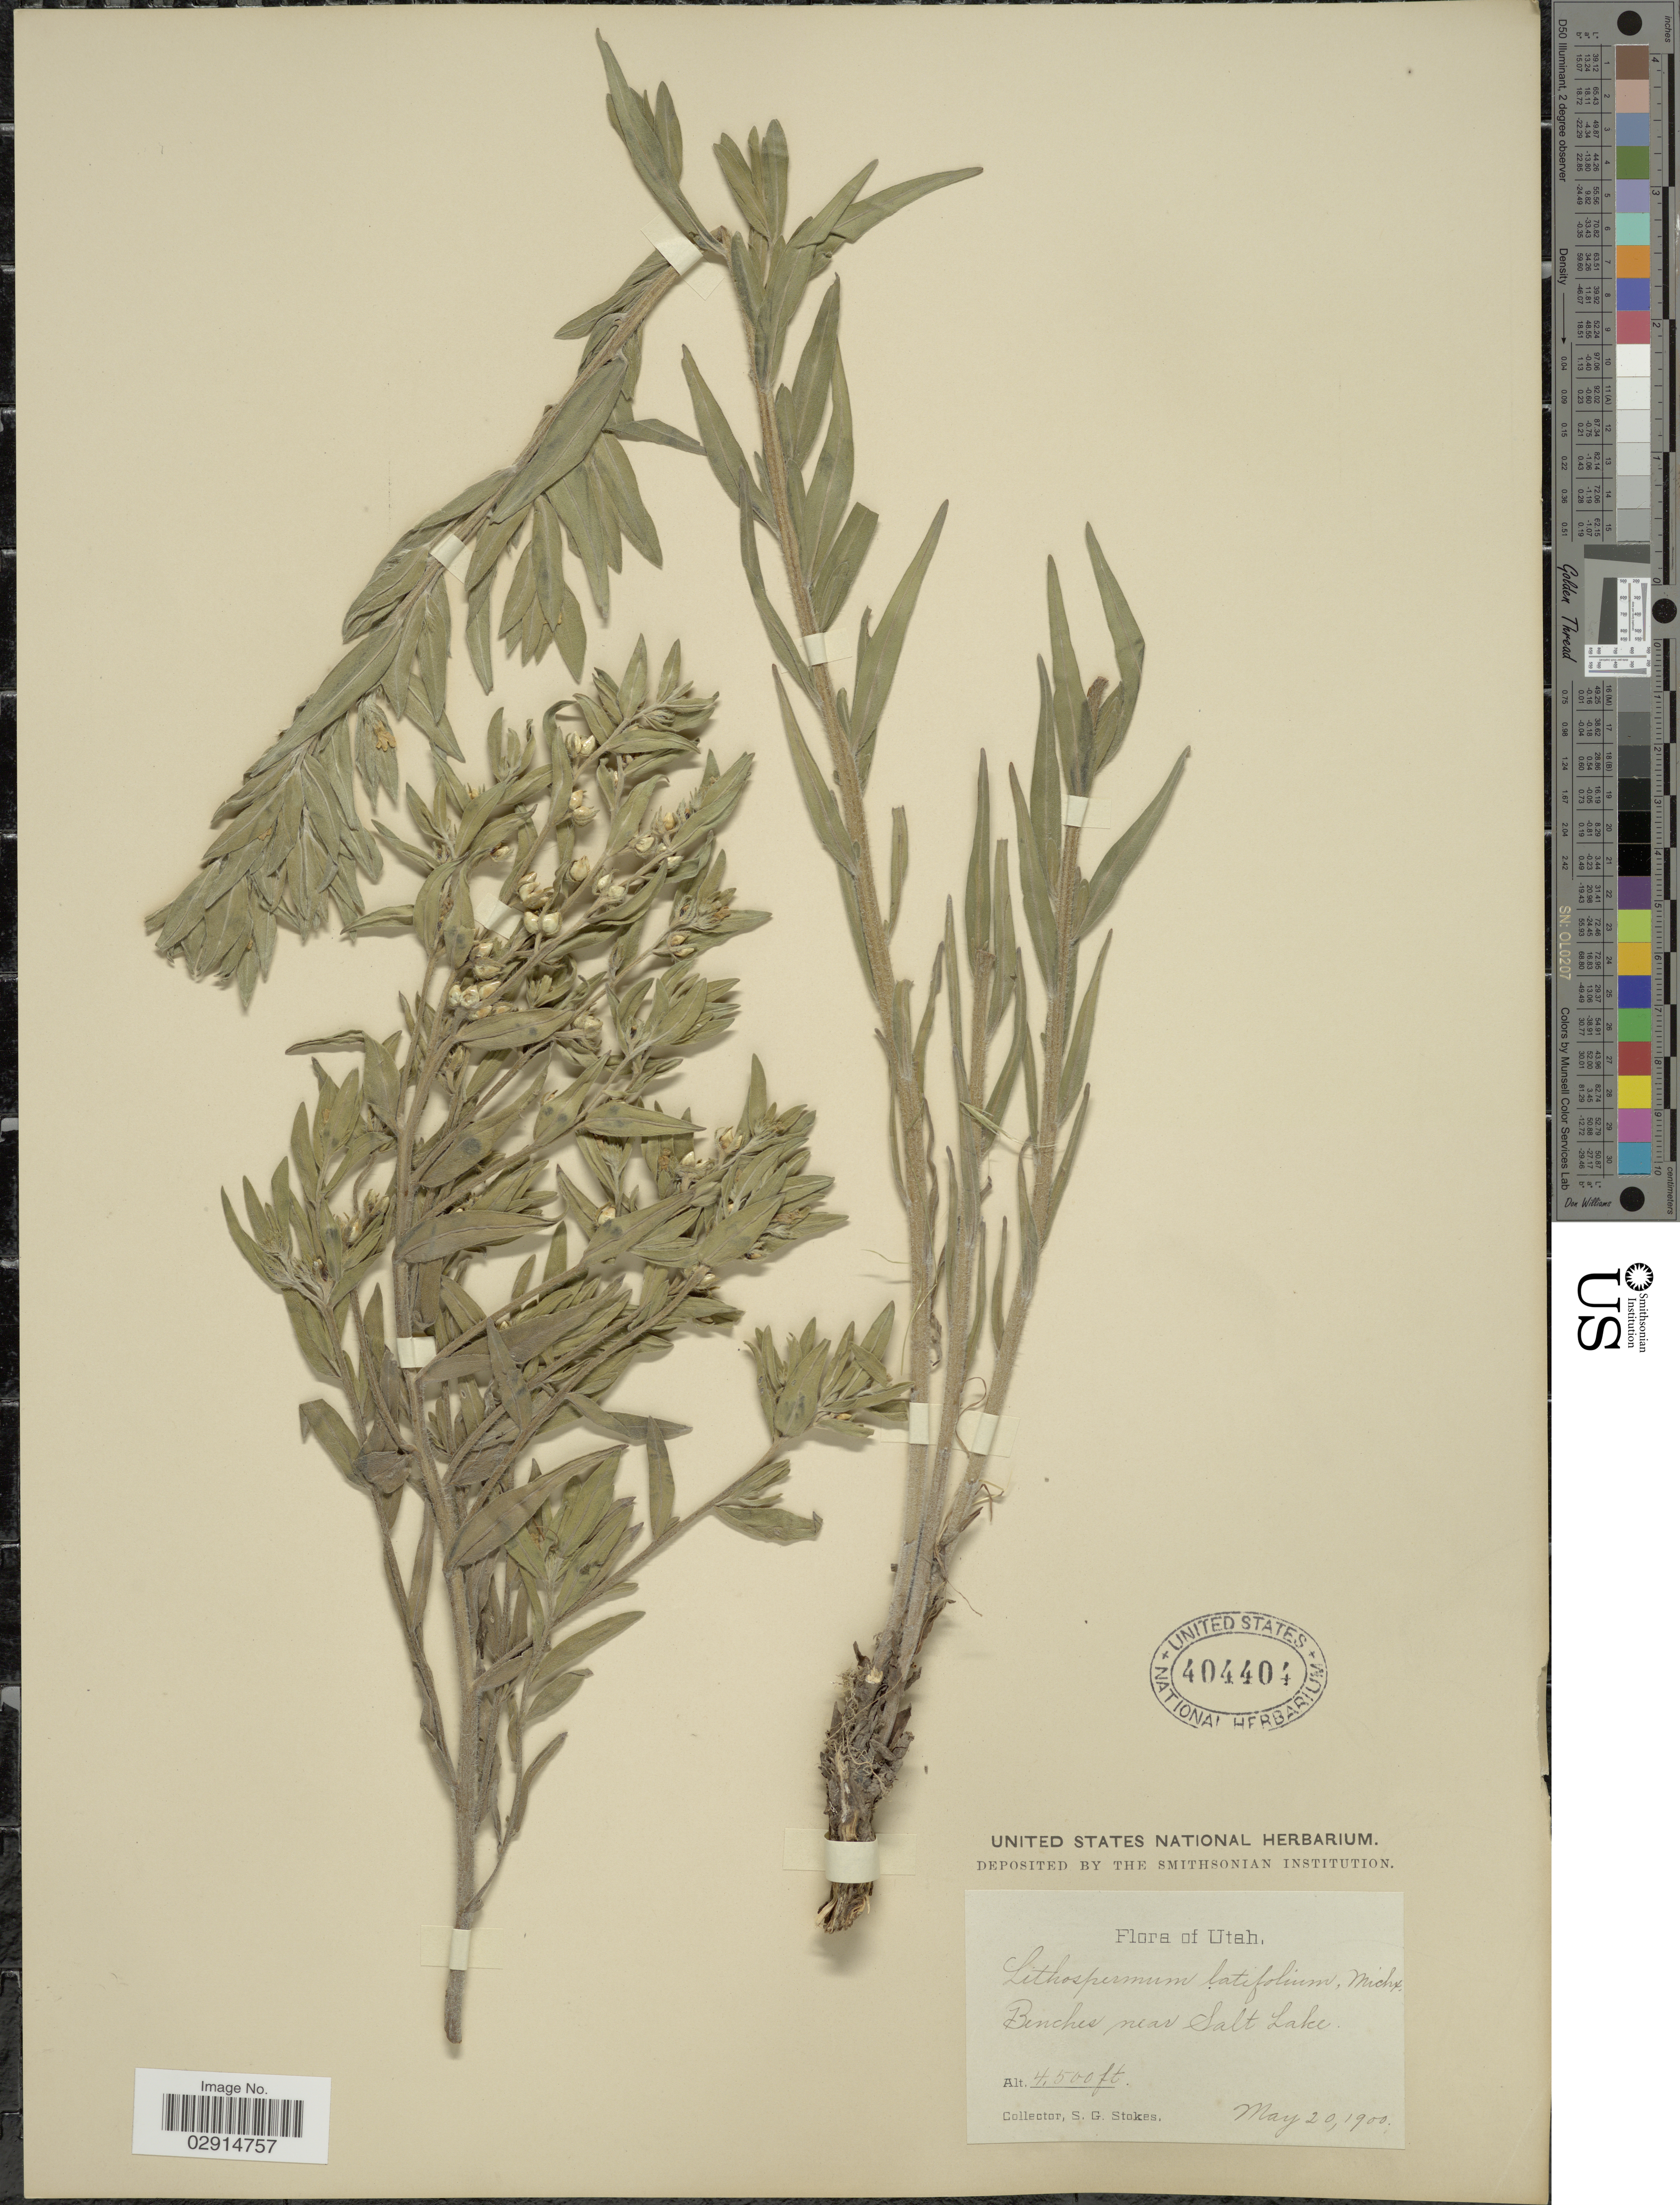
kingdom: Plantae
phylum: Tracheophyta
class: Magnoliopsida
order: Boraginales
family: Boraginaceae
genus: Lithospermum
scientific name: Lithospermum ruderale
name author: Douglas ex Lehm.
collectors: S. G. Stokes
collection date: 1900-05-20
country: United States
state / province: Utah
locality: Binches near Salt Lake.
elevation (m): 1372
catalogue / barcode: US 404404